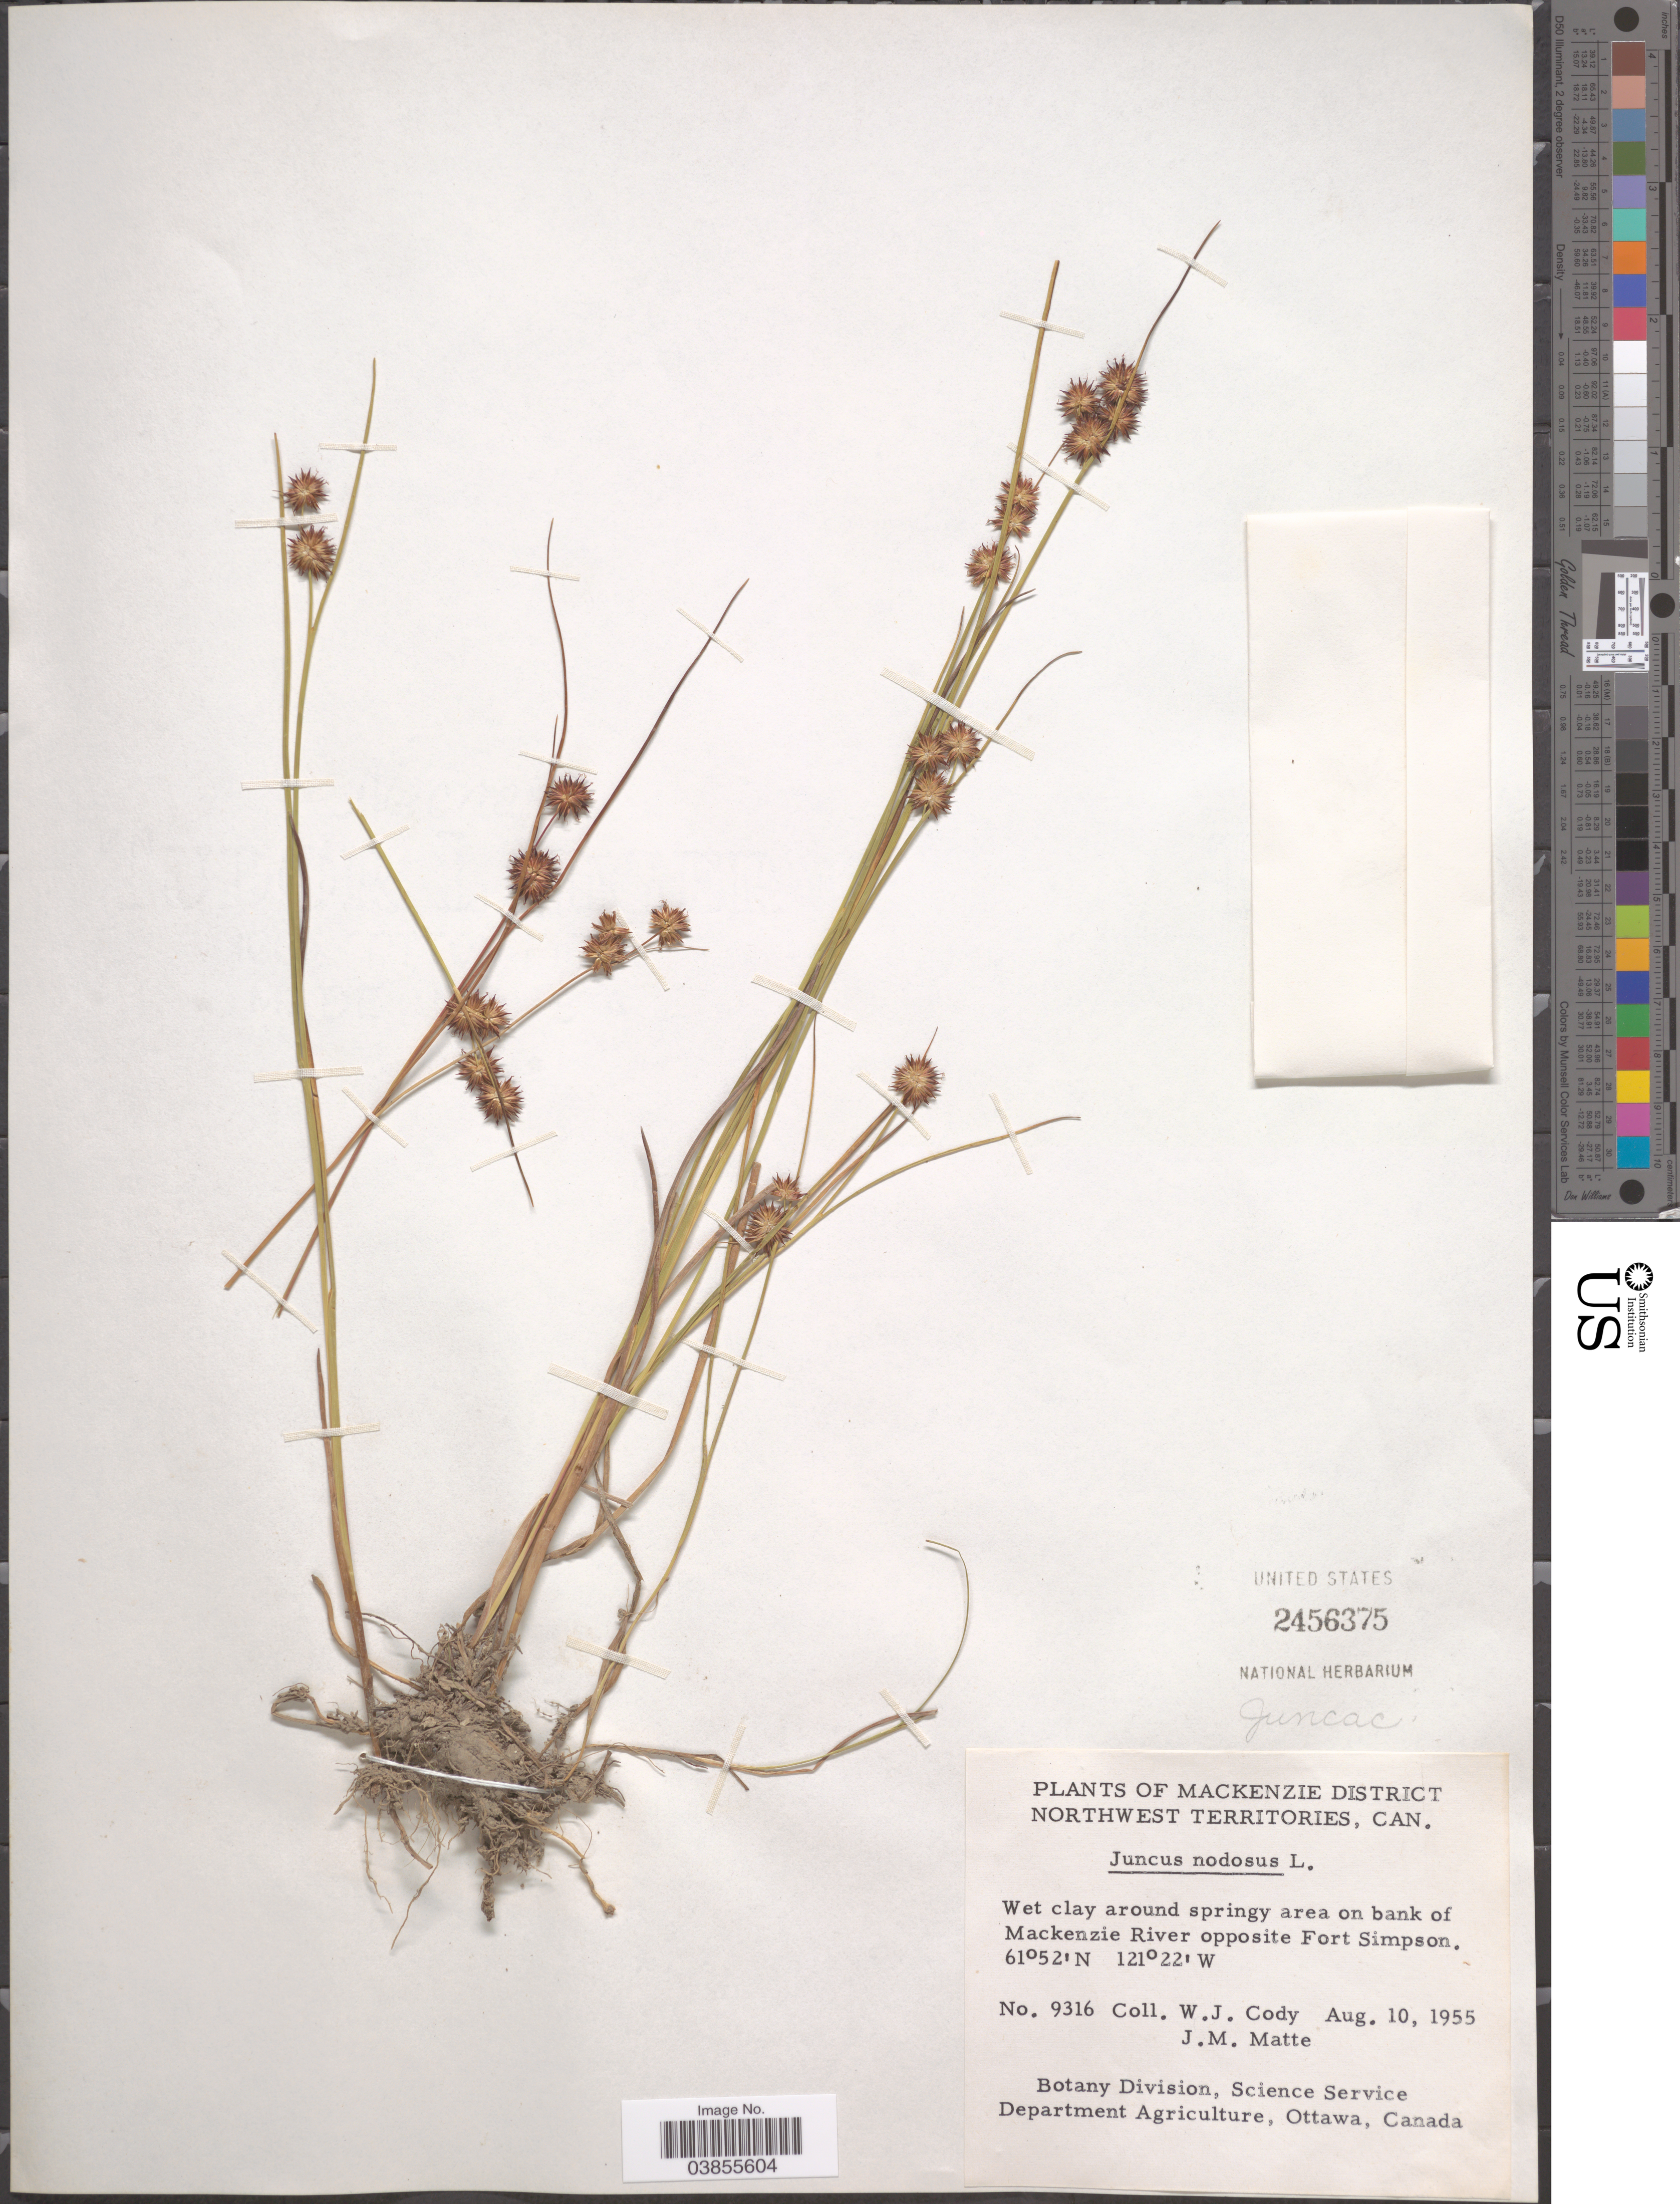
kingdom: Plantae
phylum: Tracheophyta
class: Liliopsida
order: Poales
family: Juncaceae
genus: Juncus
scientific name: Juncus nodosus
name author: L.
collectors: W. Cody & J. Matte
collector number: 9316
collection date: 1955-08-10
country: Canada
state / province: Northwest Territories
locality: Mackenzie District. Wet clay around springy area on bank of Mackenzie River opposite Fort Simpson.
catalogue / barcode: US 2456375